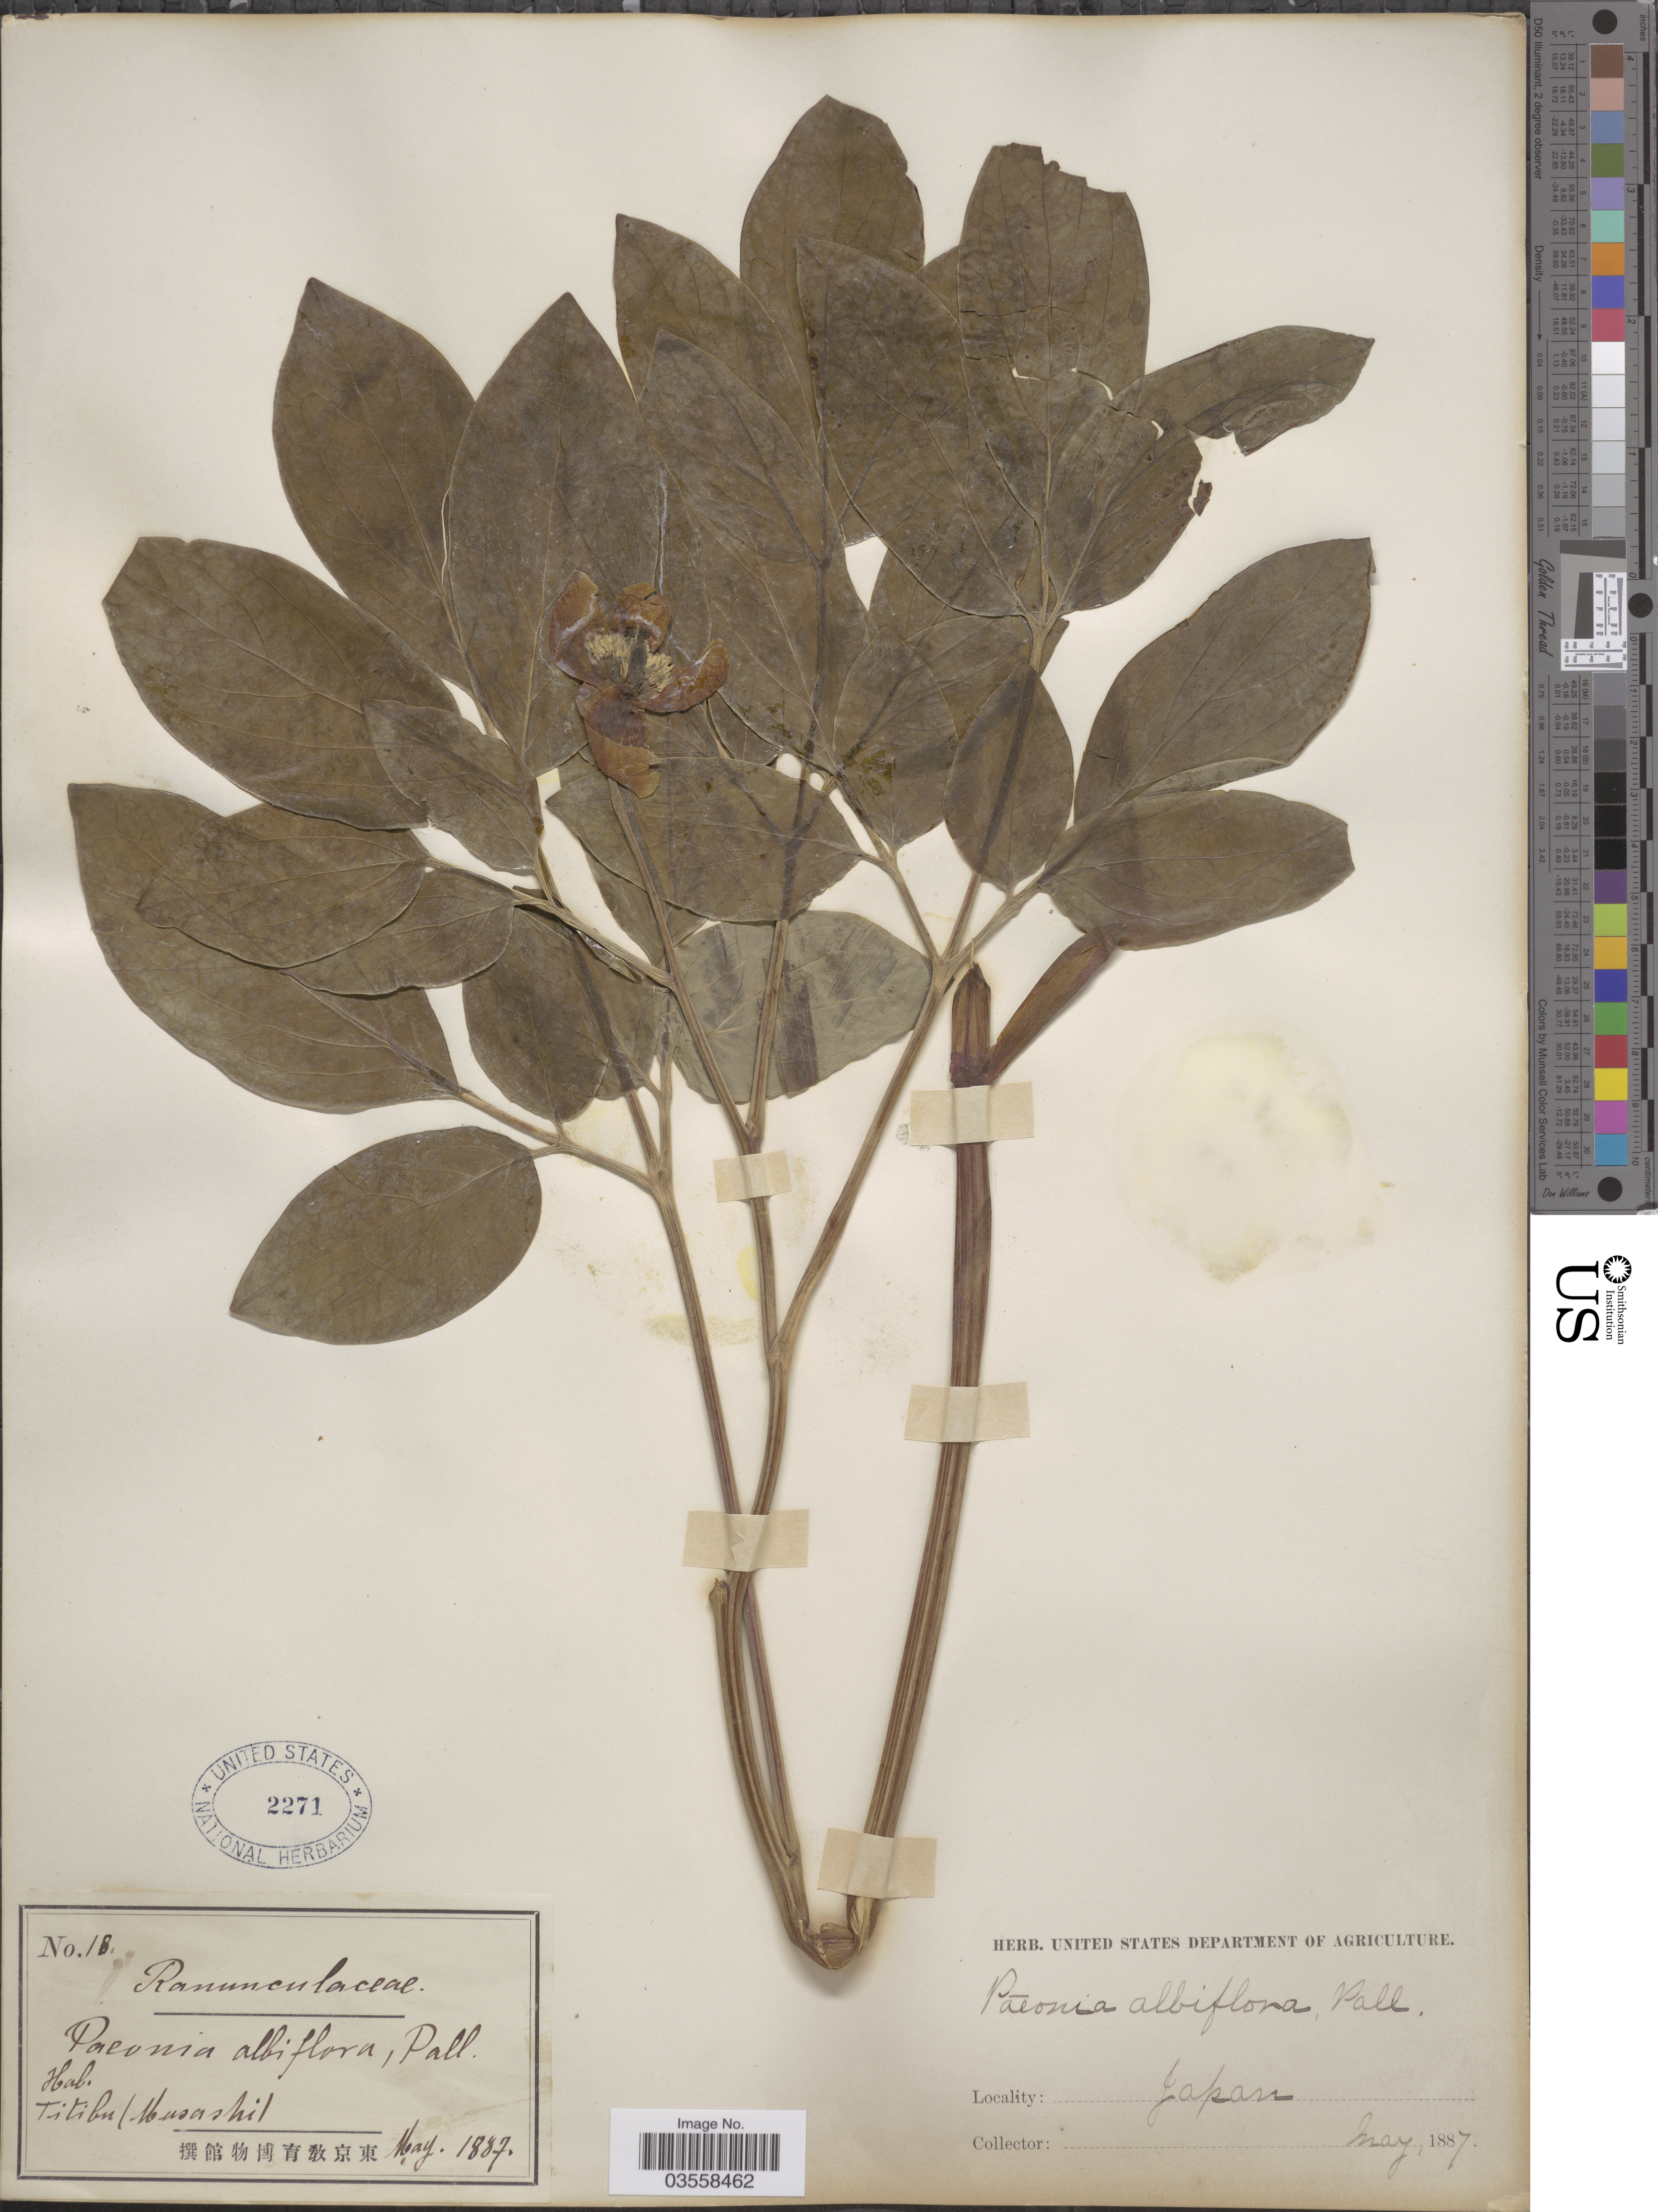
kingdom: Plantae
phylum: Tracheophyta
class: Magnoliopsida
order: Saxifragales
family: Paeoniaceae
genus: Paeonia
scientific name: Paeonia obovata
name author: Maxim.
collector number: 18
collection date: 1887-05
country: Japan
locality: Titibu (Musashi).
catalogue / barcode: US 2271